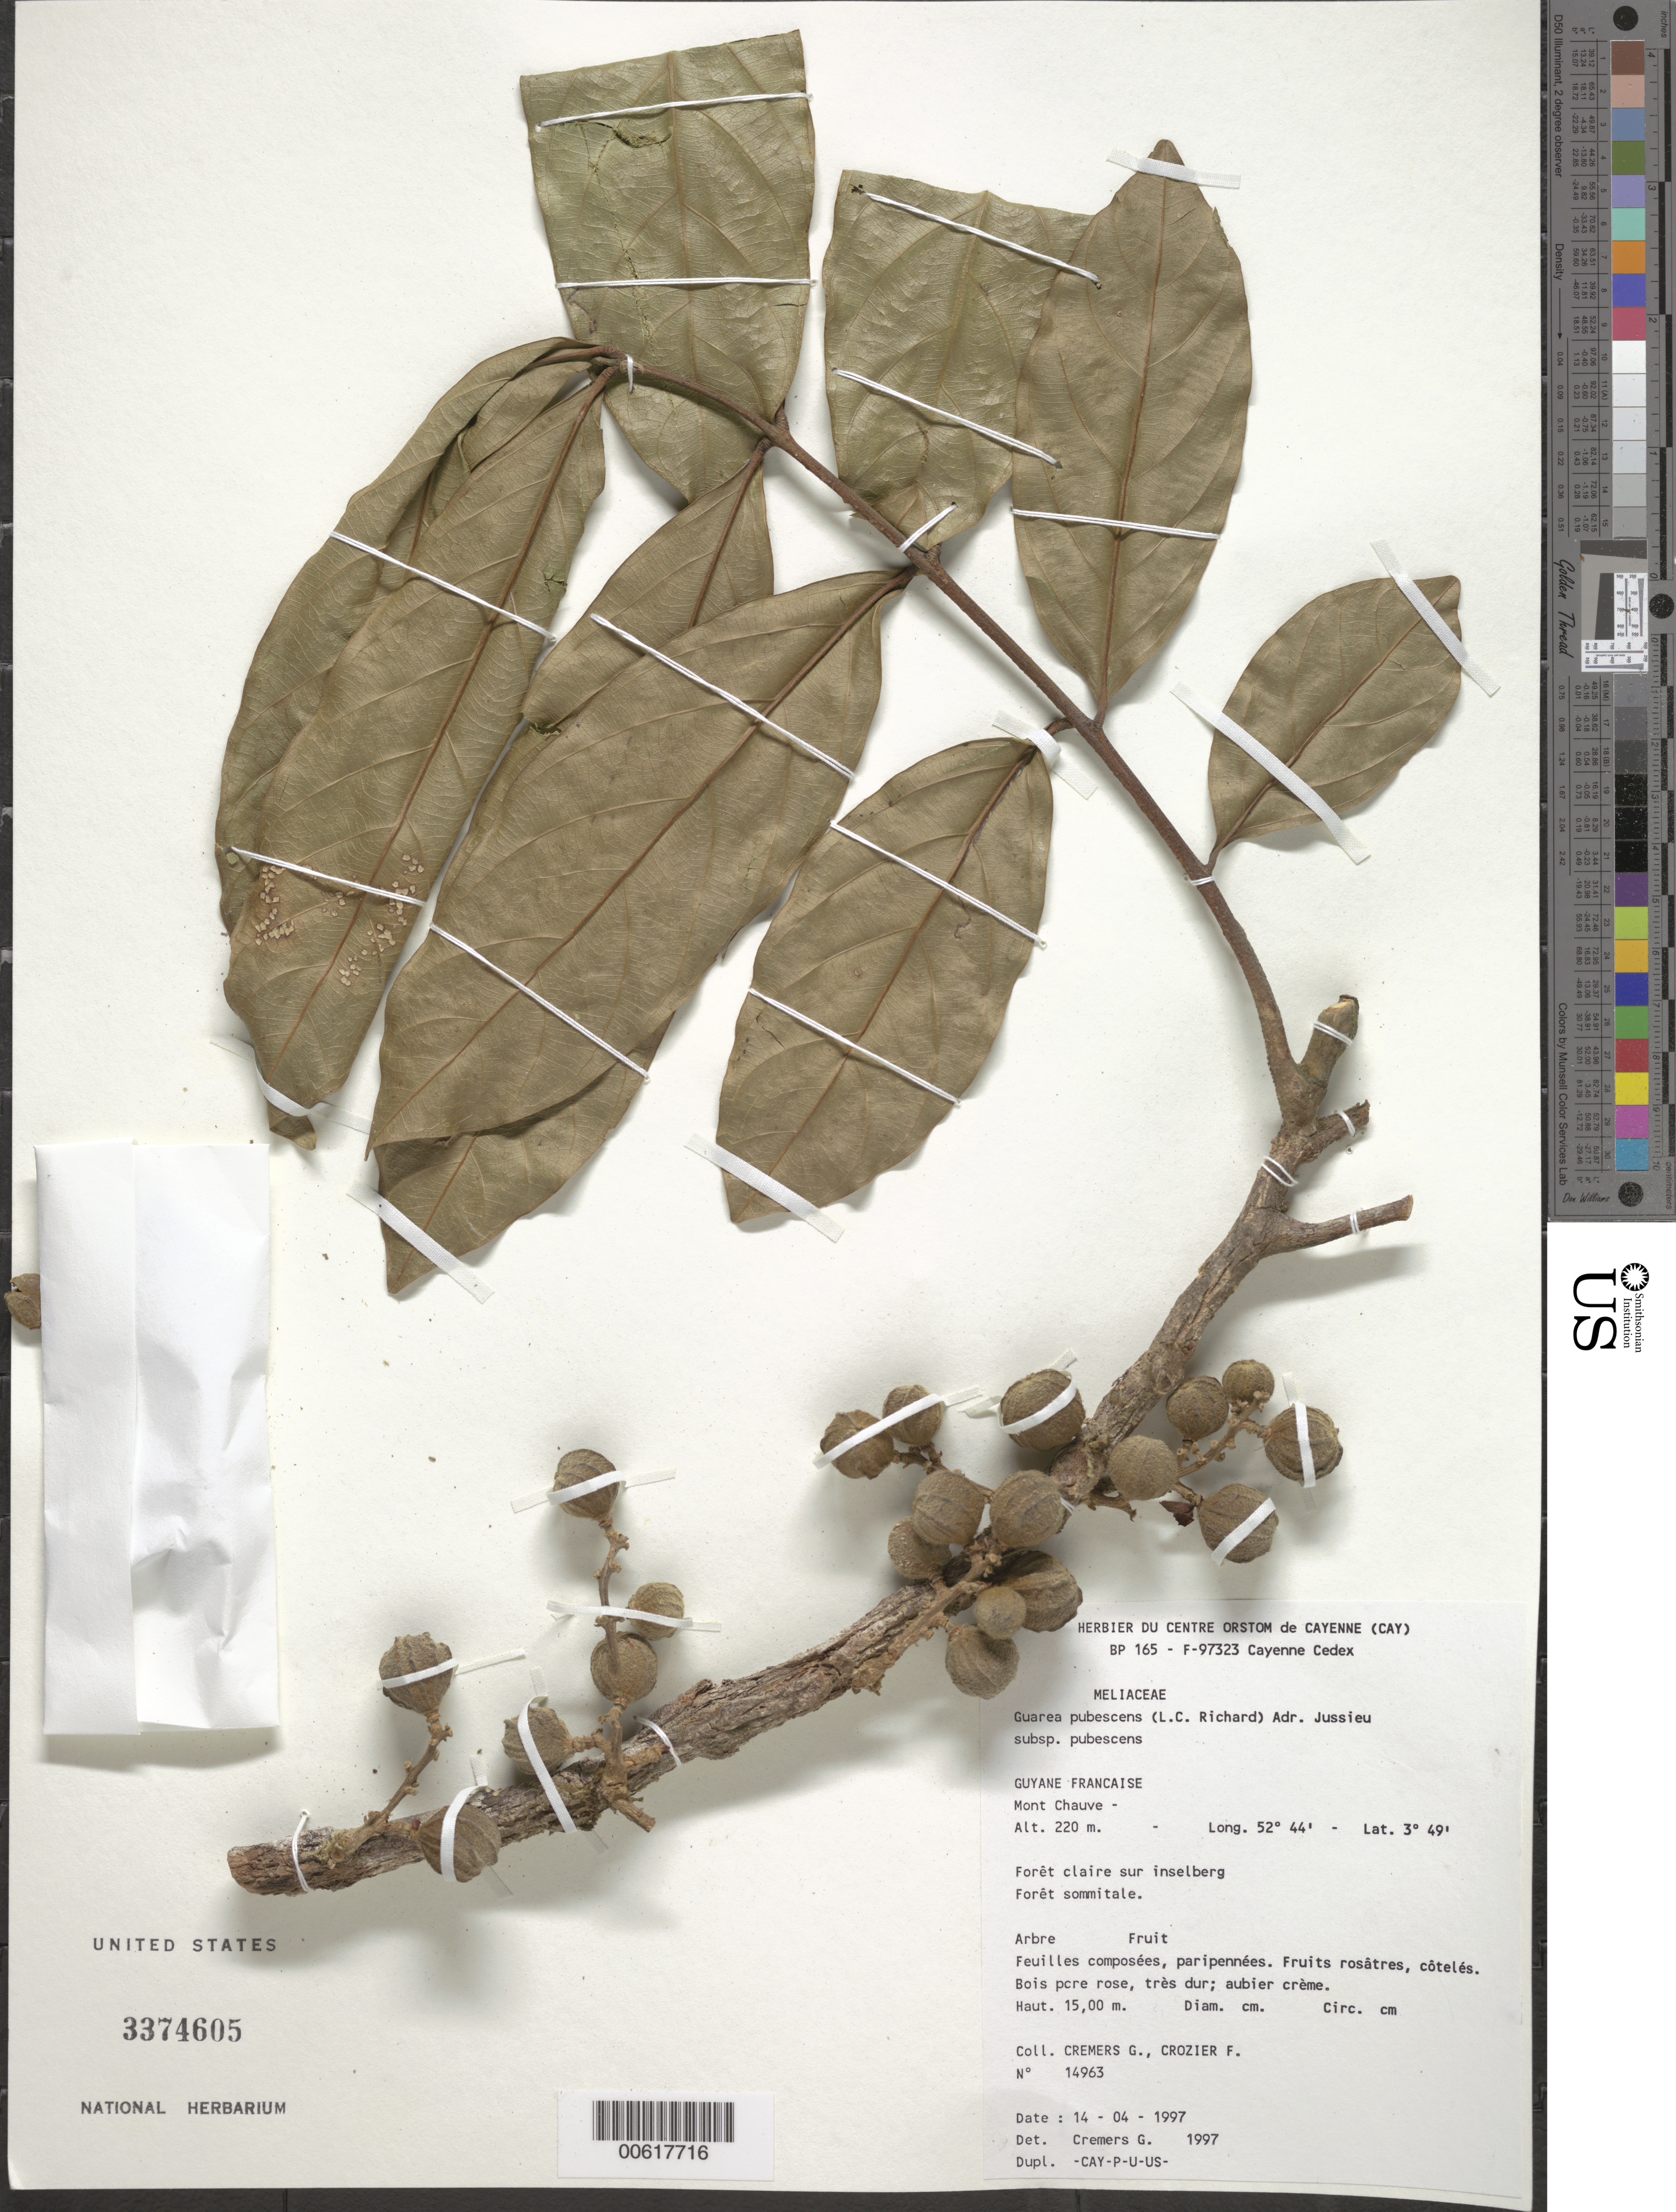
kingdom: Plantae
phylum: Tracheophyta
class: Magnoliopsida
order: Sapindales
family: Meliaceae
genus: Guarea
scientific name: Guarea pubescens subsp. pubescens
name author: (Rich.) A. Juss.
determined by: Cremers, Georges A.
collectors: G. Cremers & F. Crozier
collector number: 14963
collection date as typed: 14-Apr-97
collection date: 1997-04-14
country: French Guiana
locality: Mont Chauve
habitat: Forêt claire sur inselberg; forêt sommitale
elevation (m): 220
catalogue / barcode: US 3374605